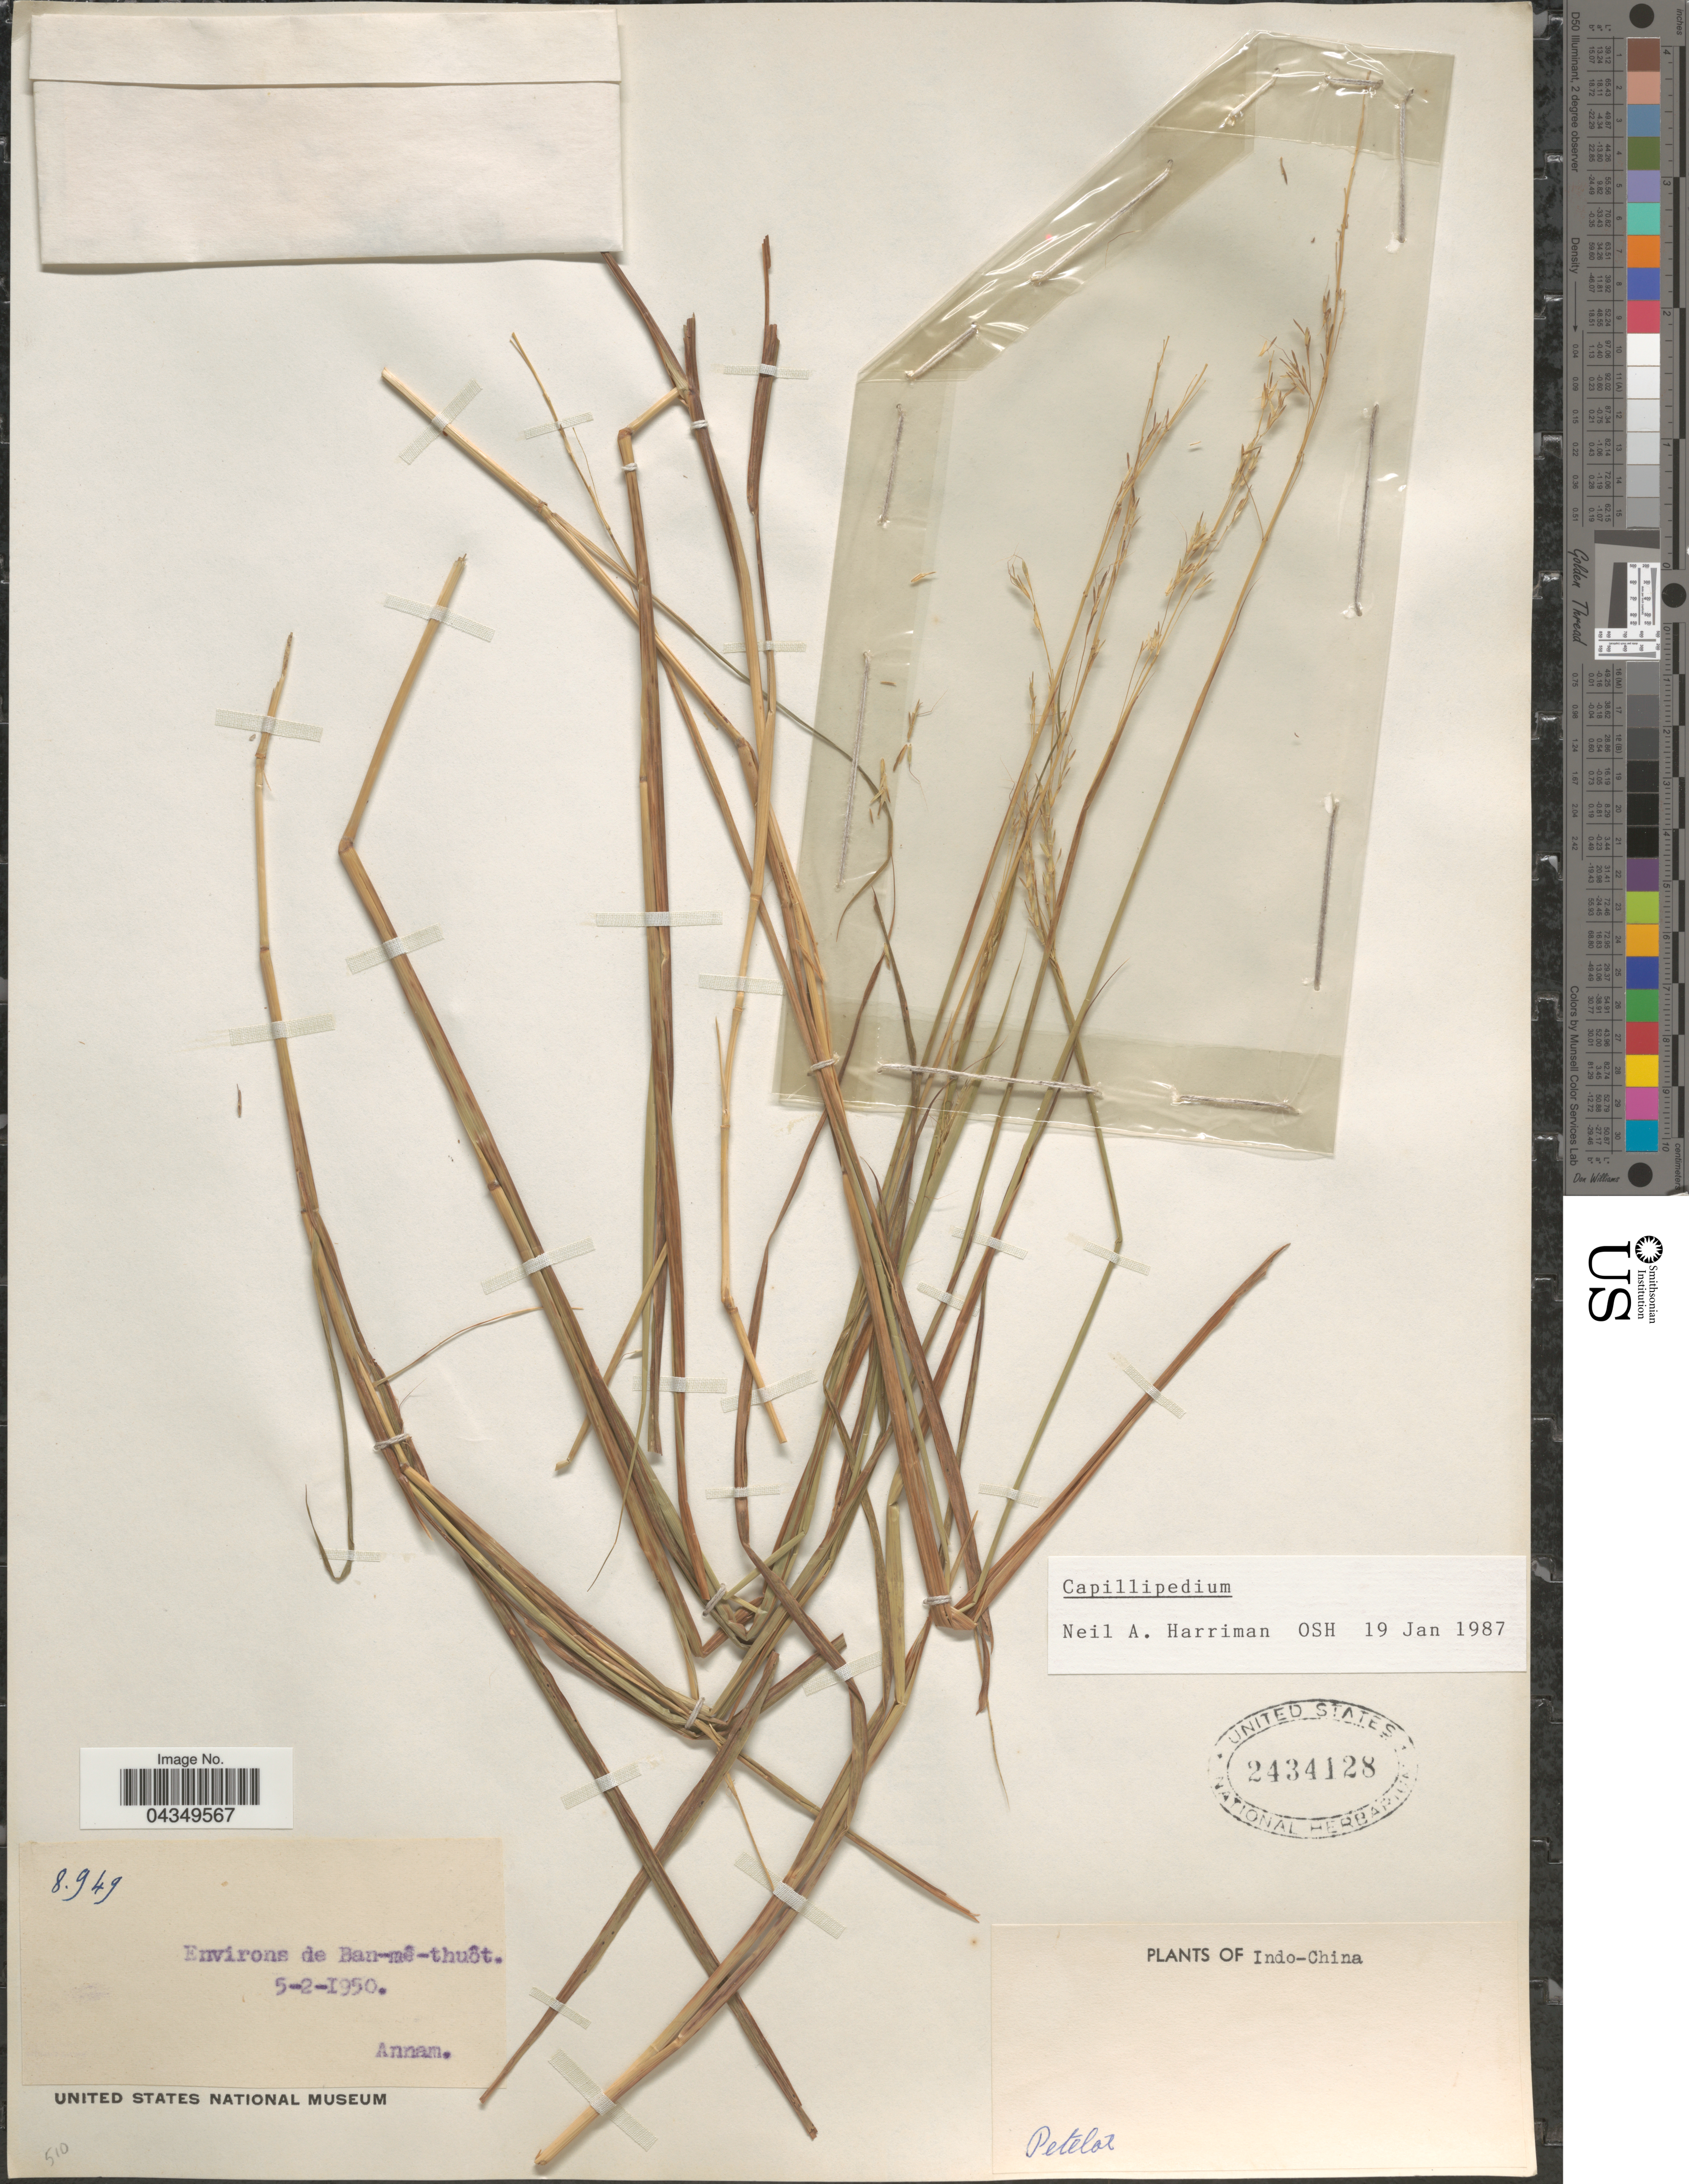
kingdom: Plantae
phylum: Tracheophyta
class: Liliopsida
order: Poales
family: Poaceae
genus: Capillipedium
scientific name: Capillipedium sp.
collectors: Pételot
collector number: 8949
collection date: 1950-02-05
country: Vietnam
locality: Environs de Ban-mê-thuôt. Annam.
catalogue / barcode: US 2434128